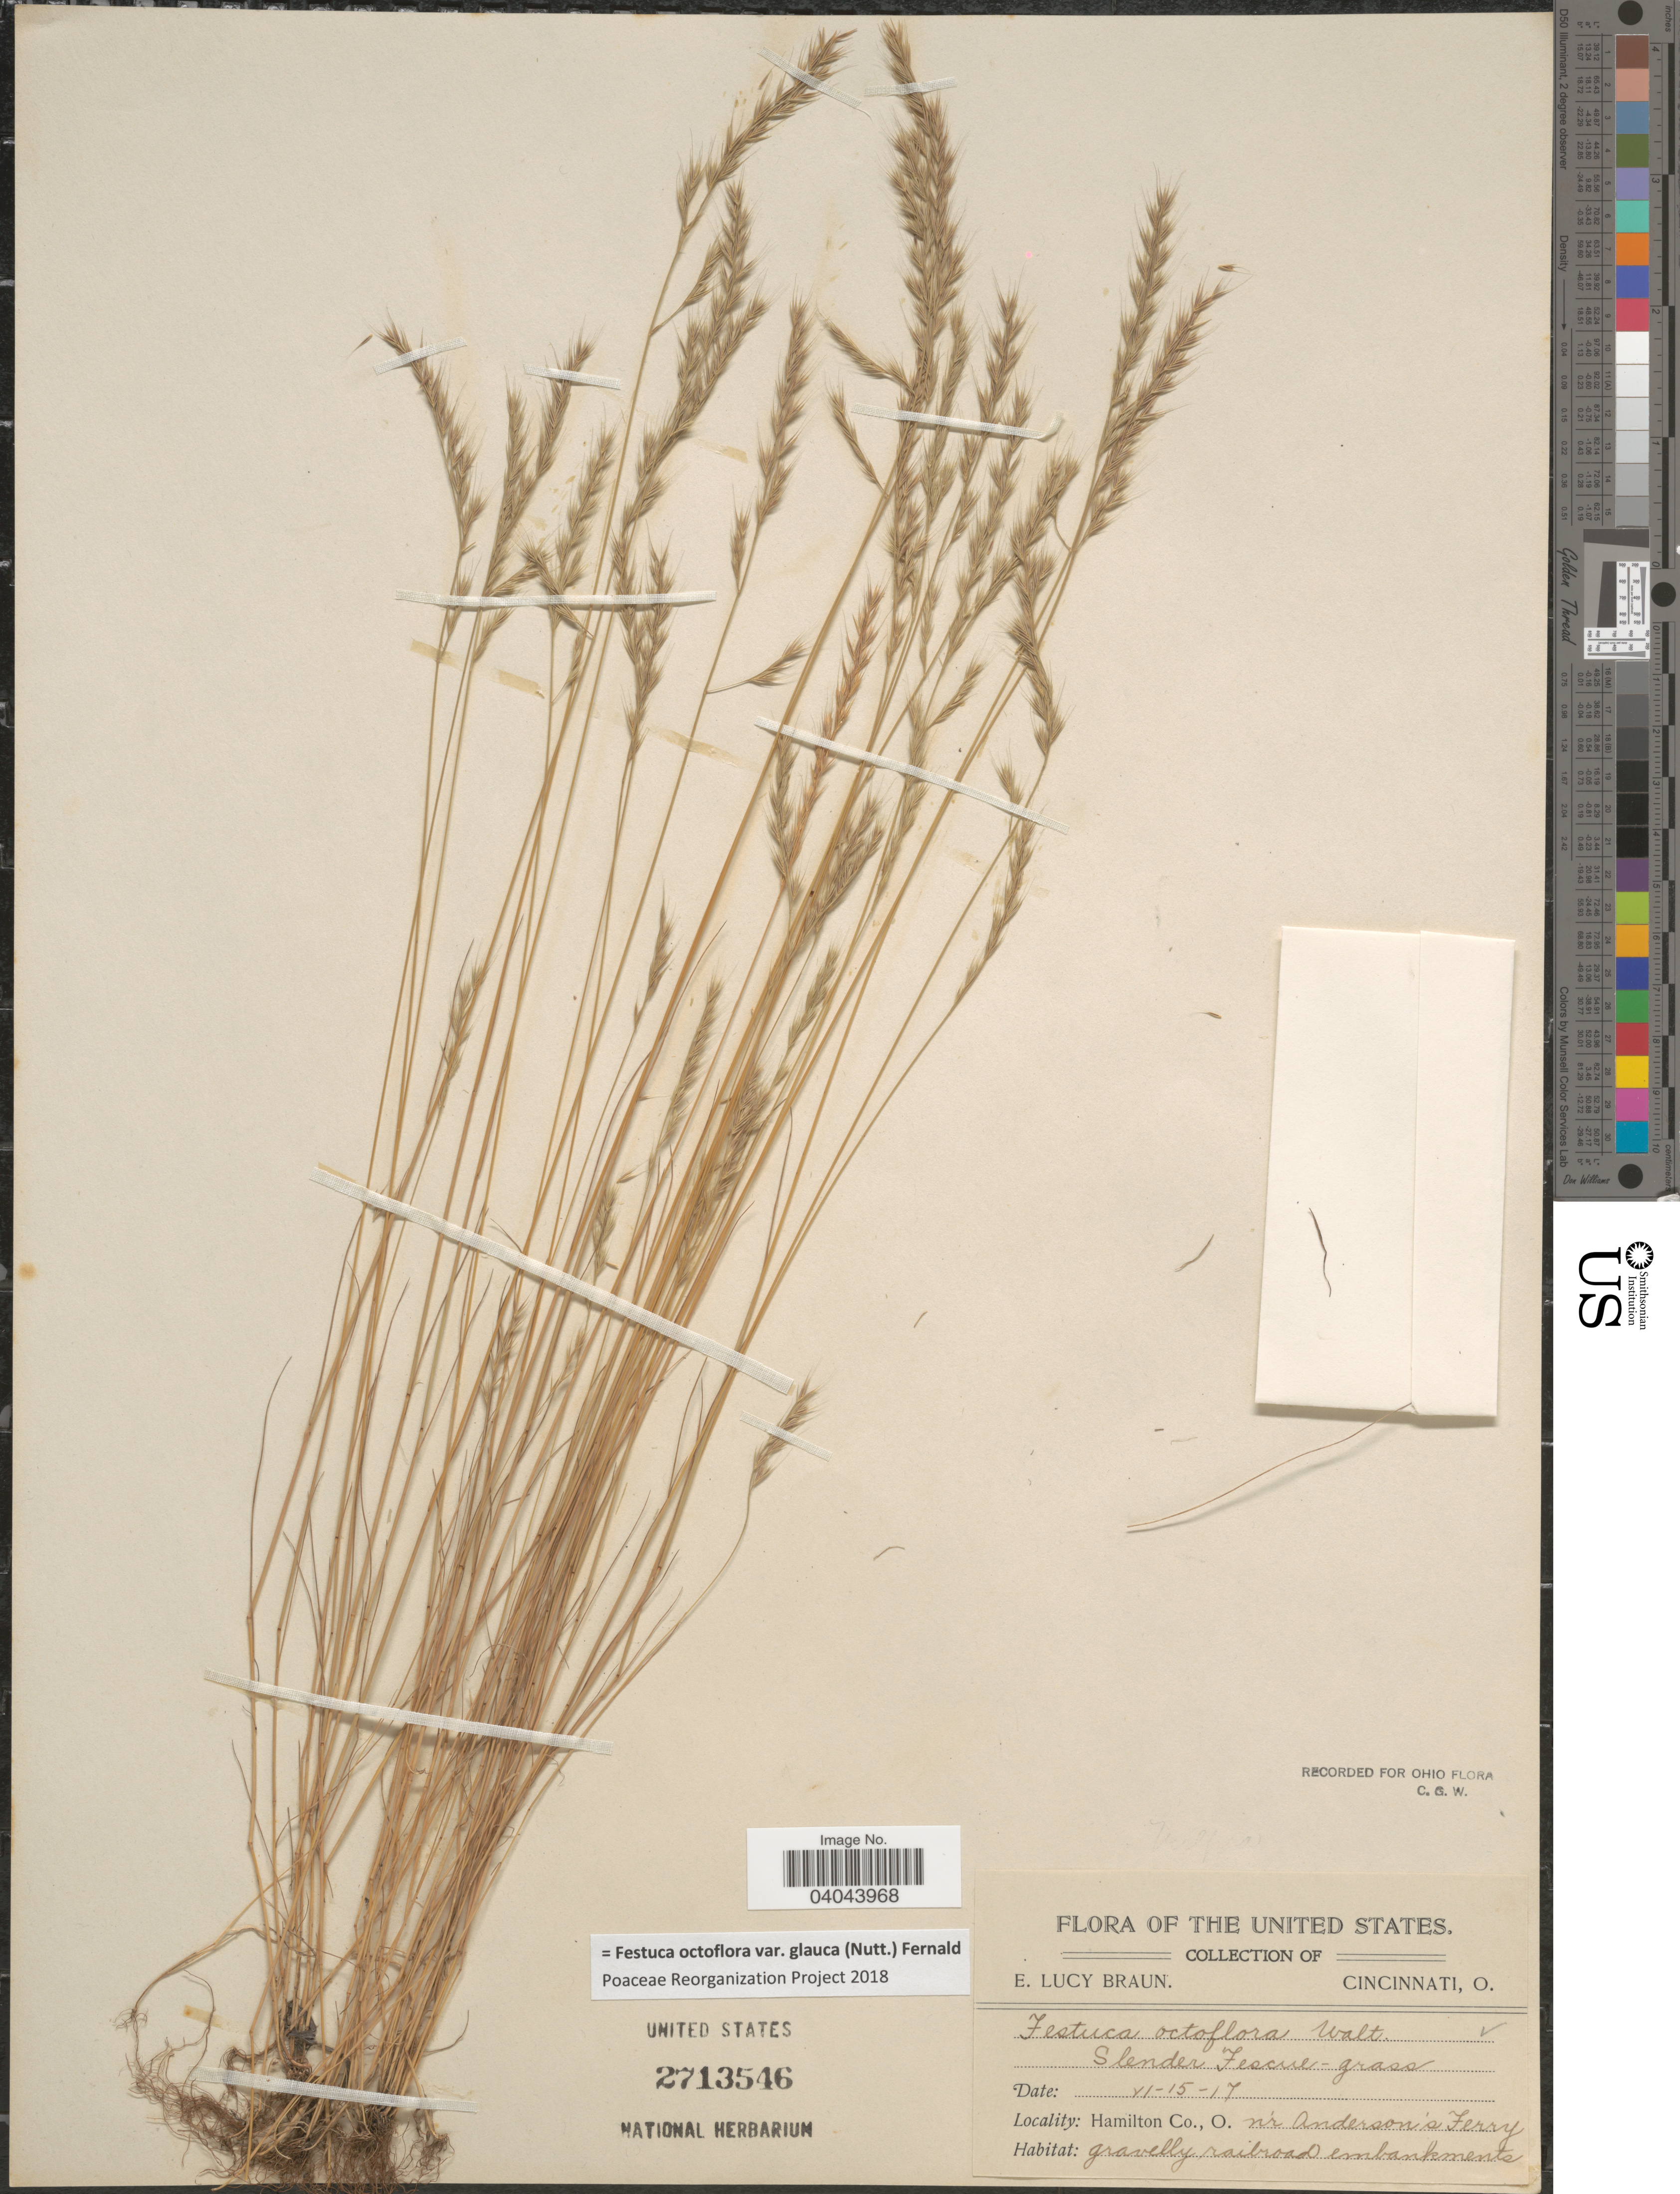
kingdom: Plantae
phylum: Tracheophyta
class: Liliopsida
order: Poales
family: Poaceae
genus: Festuca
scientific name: Festuca octoflora var. glauca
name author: (Nutt.) Fernald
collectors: E. L. Braun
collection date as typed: Transcribed d/m/y: 15/6/17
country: United States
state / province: Ohio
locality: Hamilton Co. n'r Anderson's Ferry.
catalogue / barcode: US 2713546